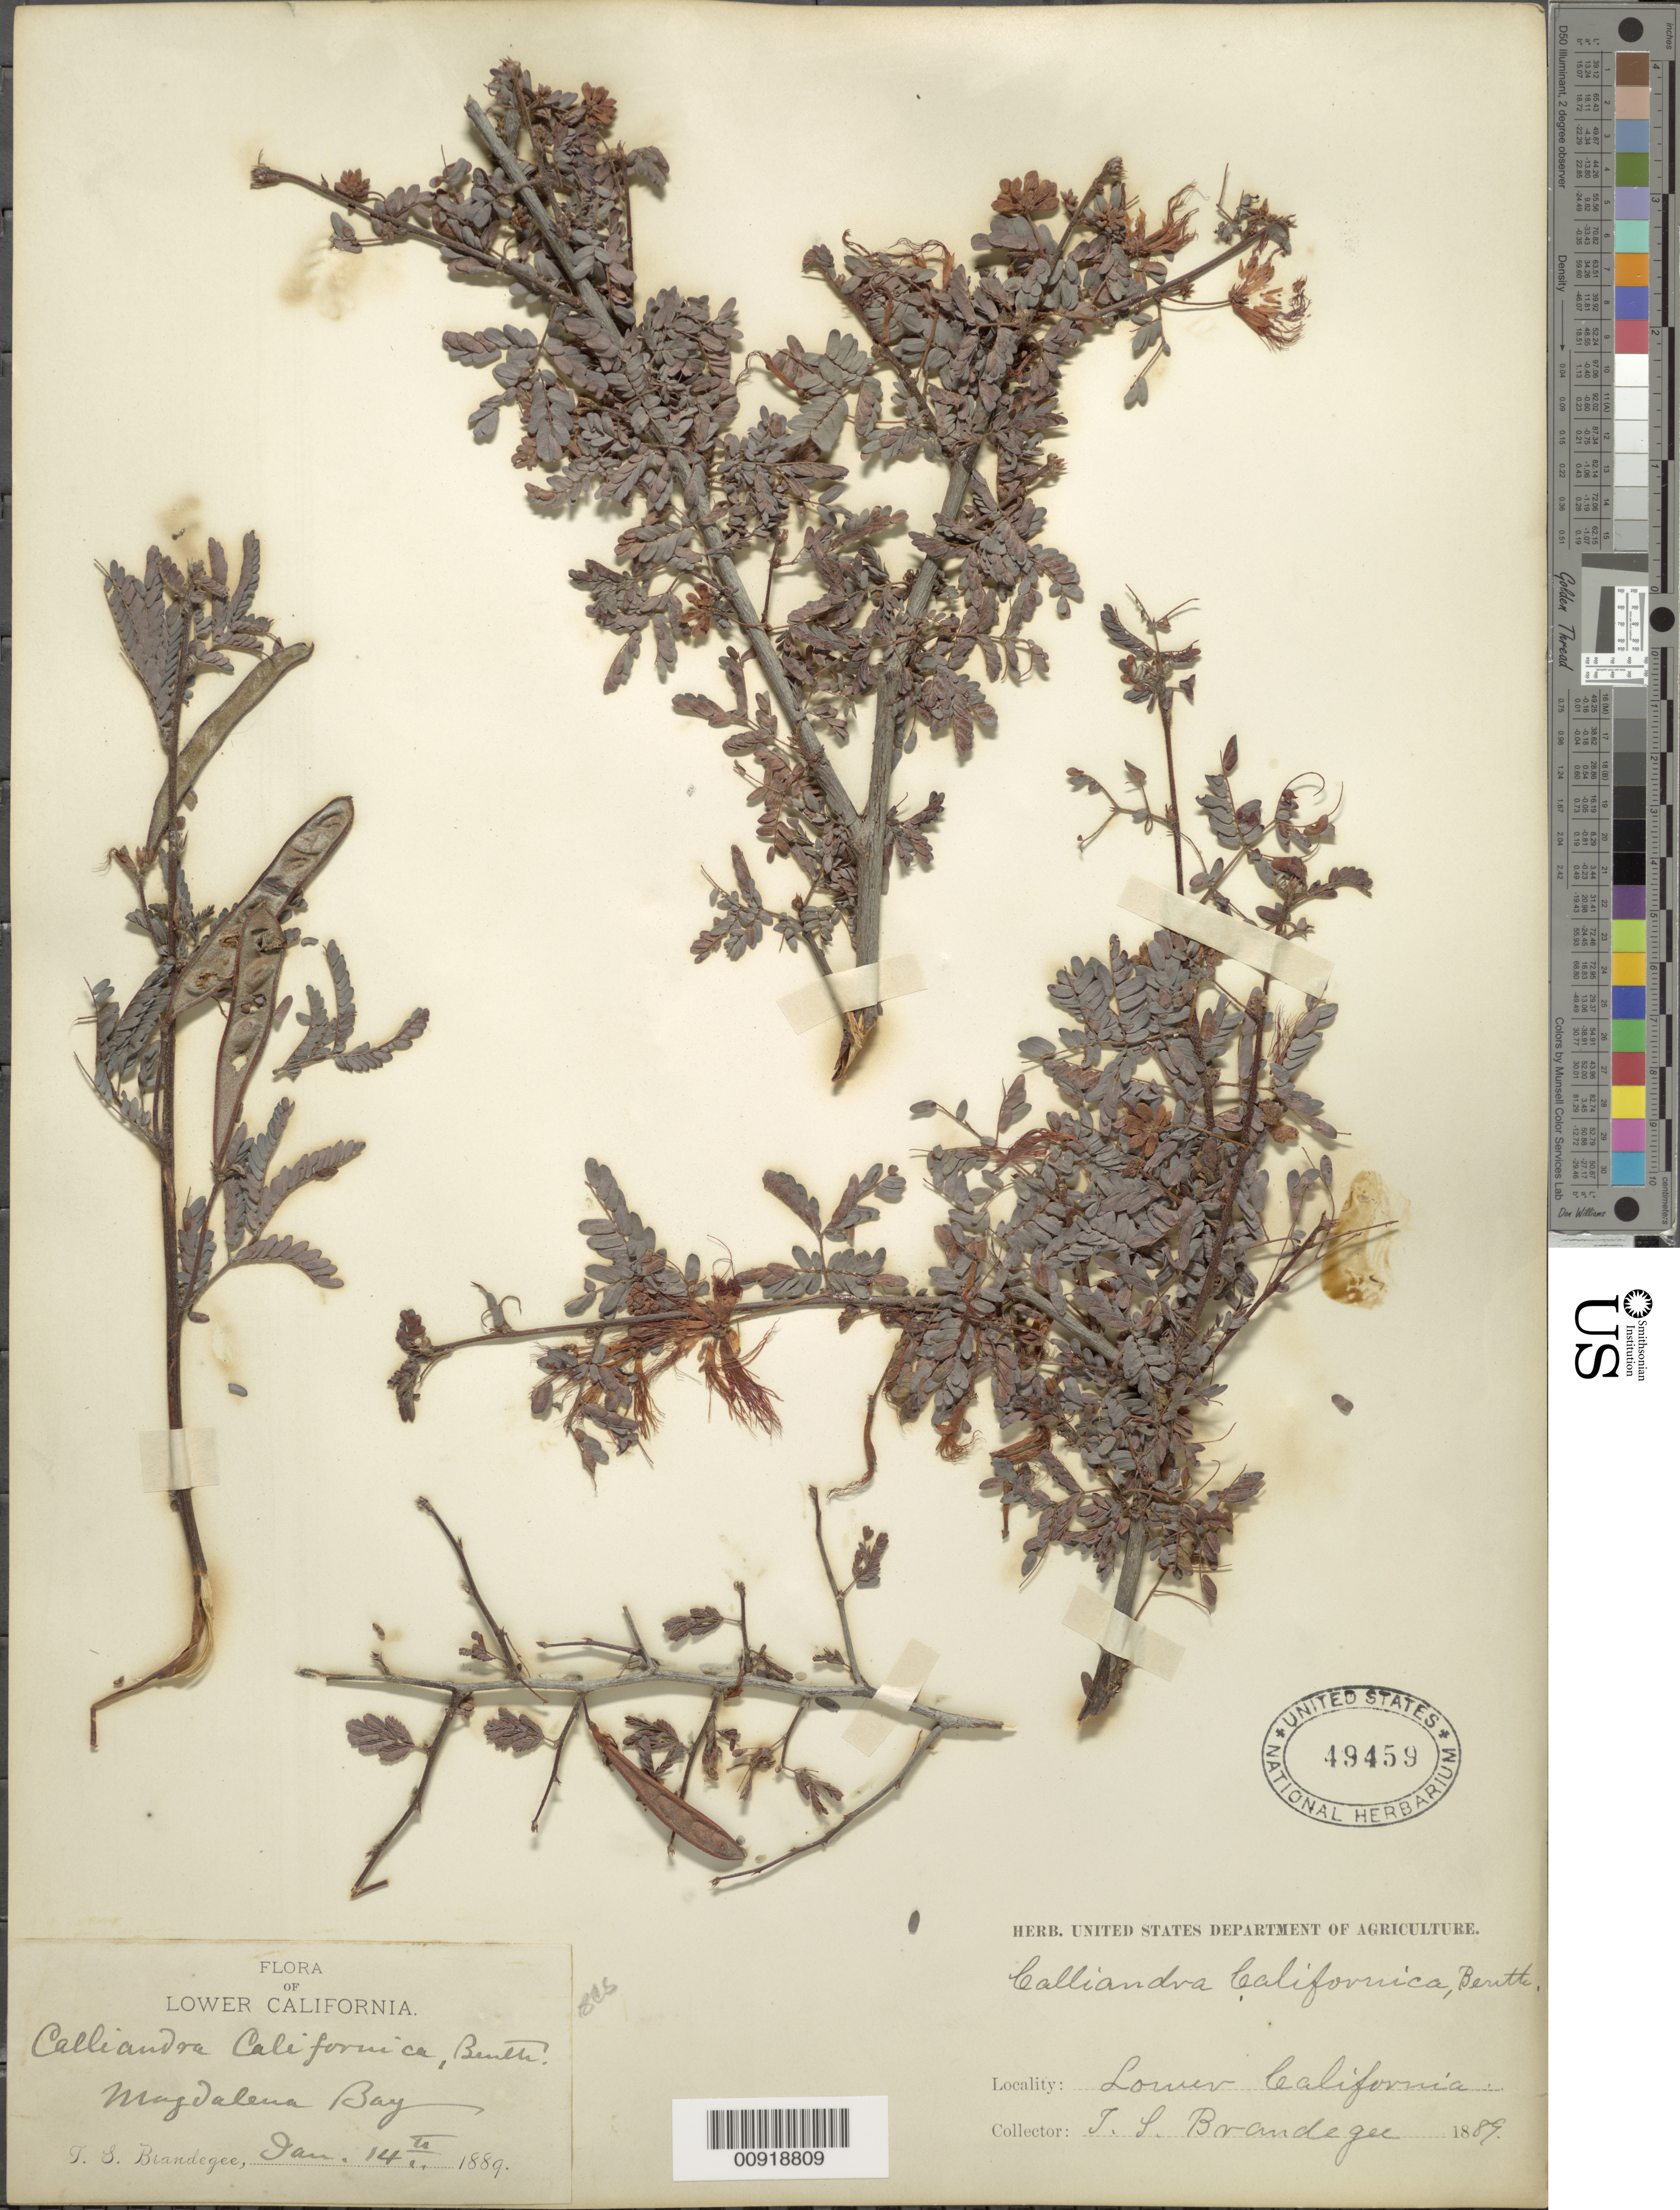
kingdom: Plantae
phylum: Tracheophyta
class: Magnoliopsida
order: Fabales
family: Fabaceae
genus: Calliandra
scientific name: Calliandra californica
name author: Benth.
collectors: T. S. Brandegee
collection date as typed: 14 Jan 1889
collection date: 1889-01-14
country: Mexico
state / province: Baja California Sur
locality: Magdalena Bay, Lower California.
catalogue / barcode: US 49459